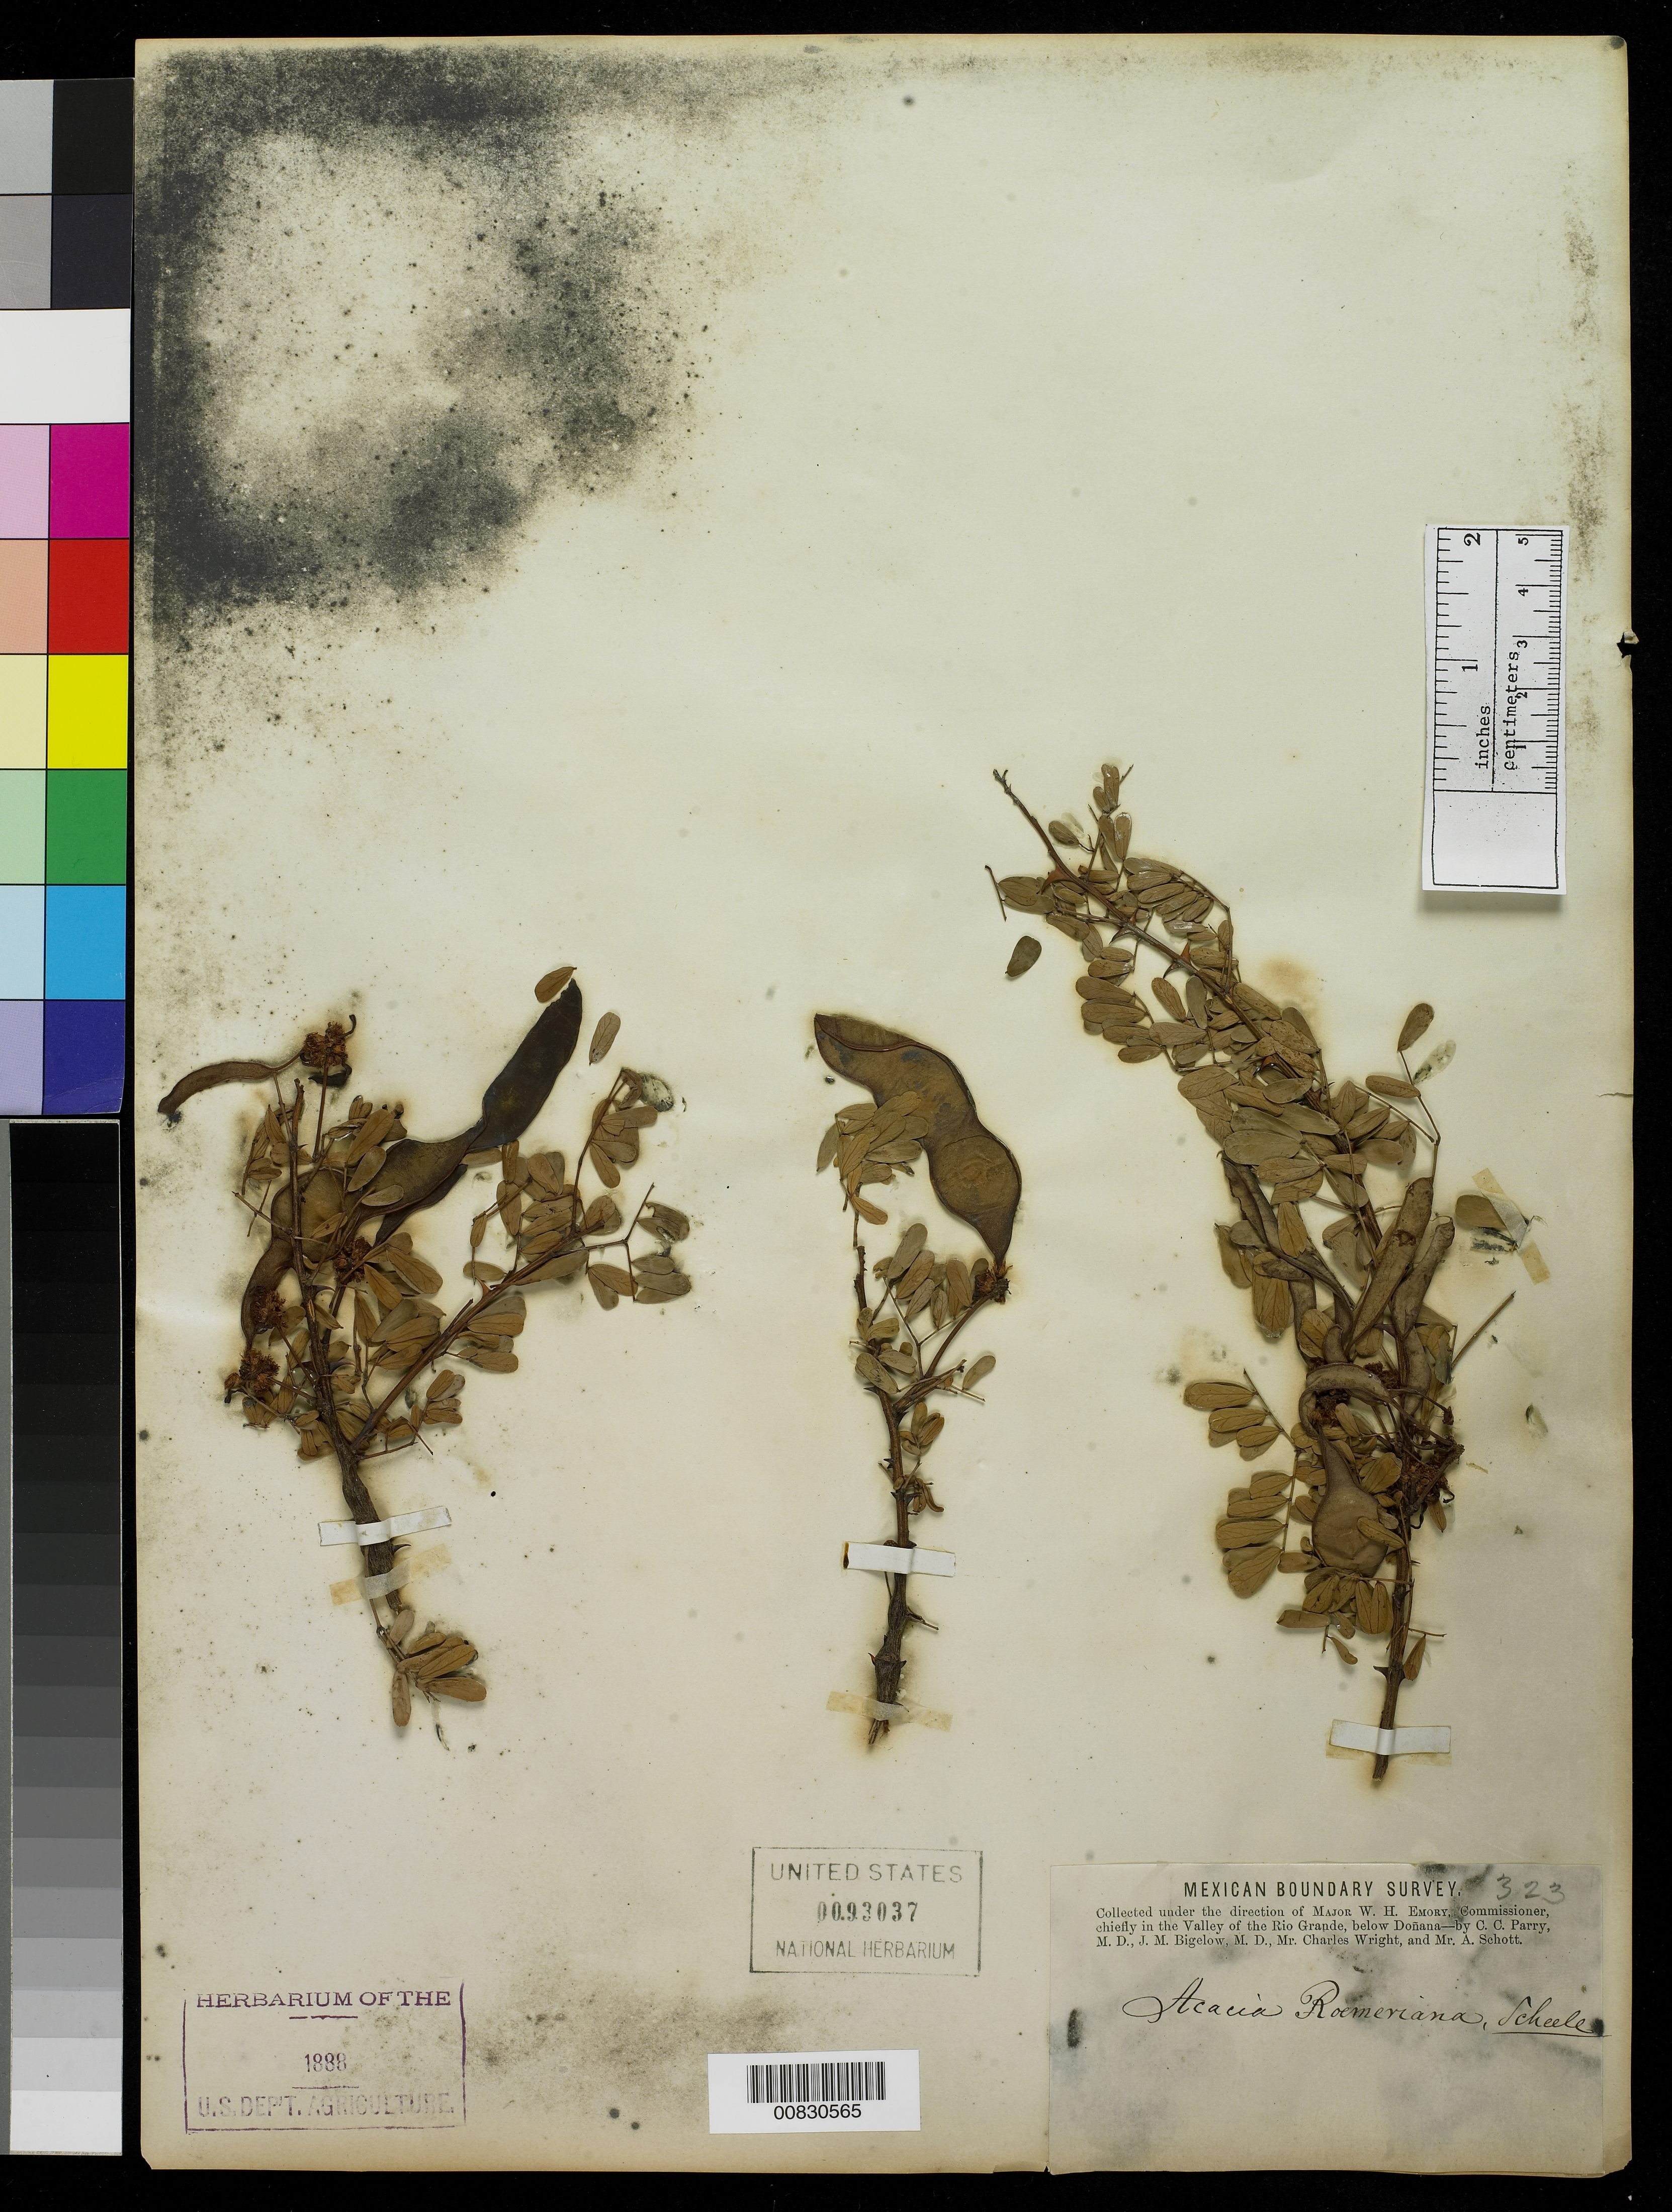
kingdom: Plantae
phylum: Tracheophyta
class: Magnoliopsida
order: Fabales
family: Fabaceae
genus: Senegalia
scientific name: Senegalia roemeriana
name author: (Scheele) Britton & Rose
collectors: C. C. Parry, J. M. Bigelow, C. Wright & A. C. V. Schott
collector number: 323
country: United States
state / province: New Mexico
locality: Valley of the Rio Grande, below Doñana, New Mexico.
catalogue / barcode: US 93037